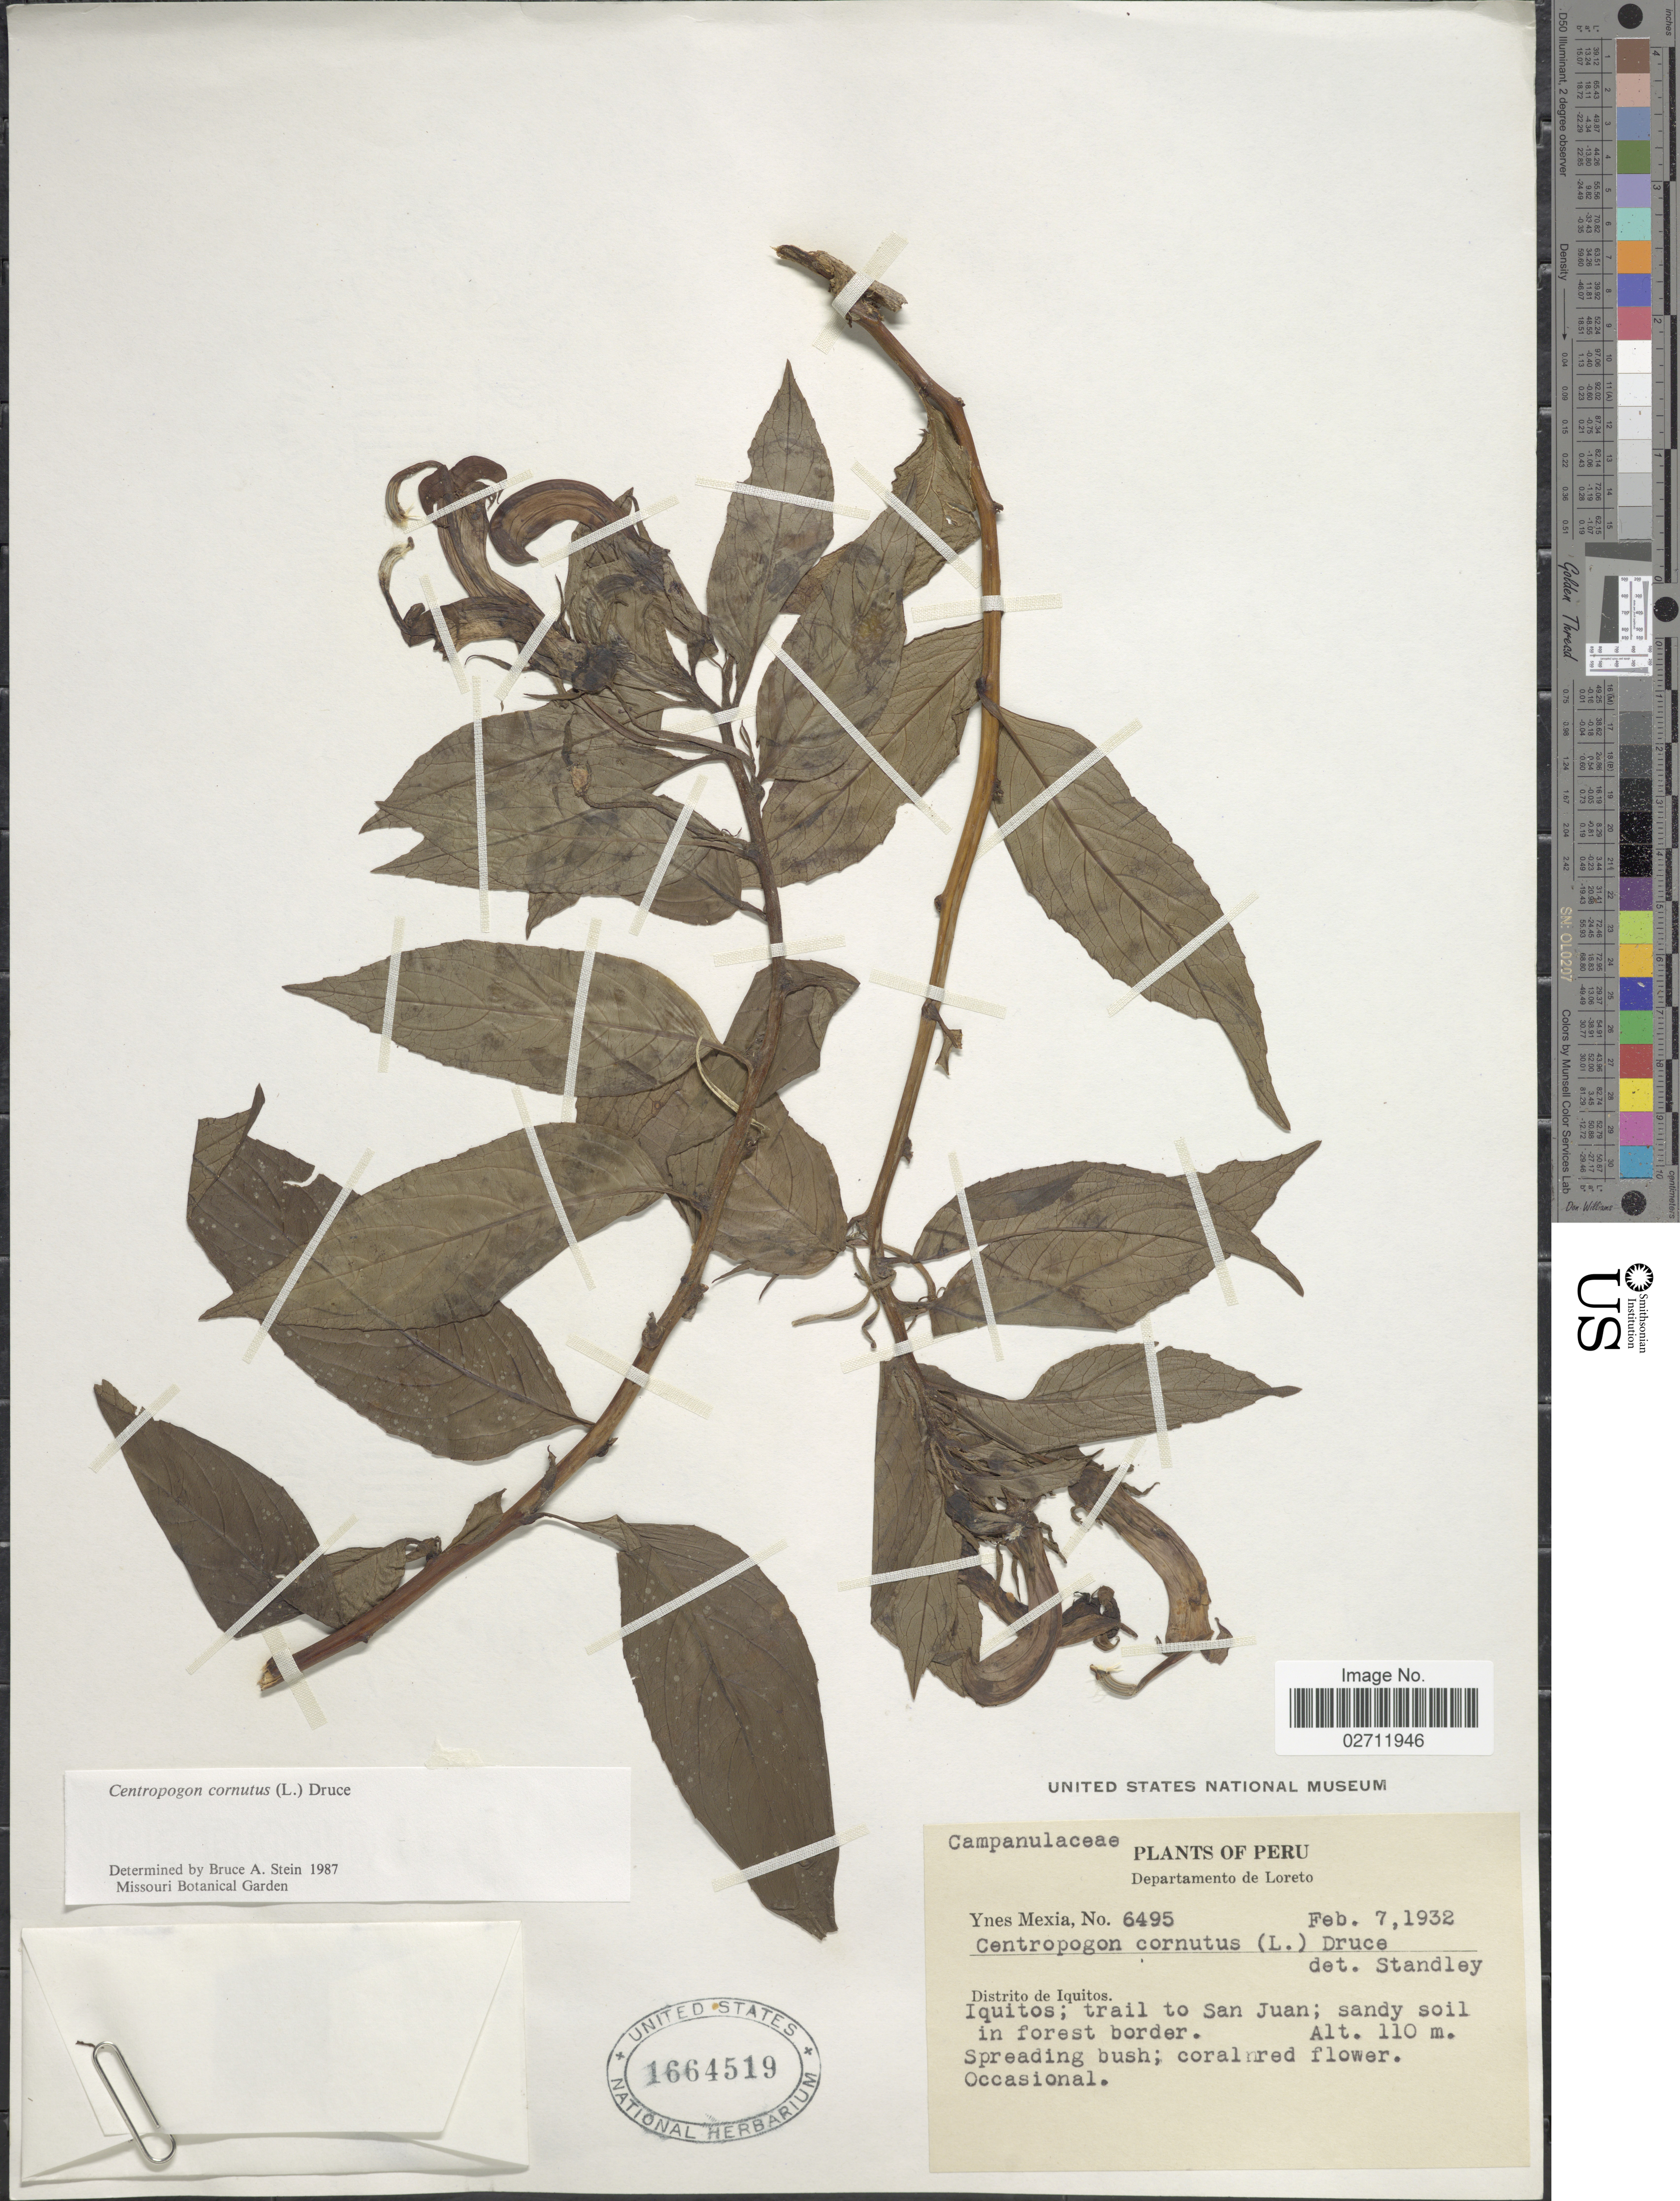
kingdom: Plantae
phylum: Tracheophyta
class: Magnoliopsida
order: Asterales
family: Campanulaceae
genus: Centropogon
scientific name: Centropogon cornutus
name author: (L.) Druce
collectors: Y. Mexia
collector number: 6495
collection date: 1932-02-07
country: Peru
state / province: Loreto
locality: Distrito de Iquitos, Iquitos; trail to San Juan; sandy soil in forest border.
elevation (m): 110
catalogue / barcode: US 1664519